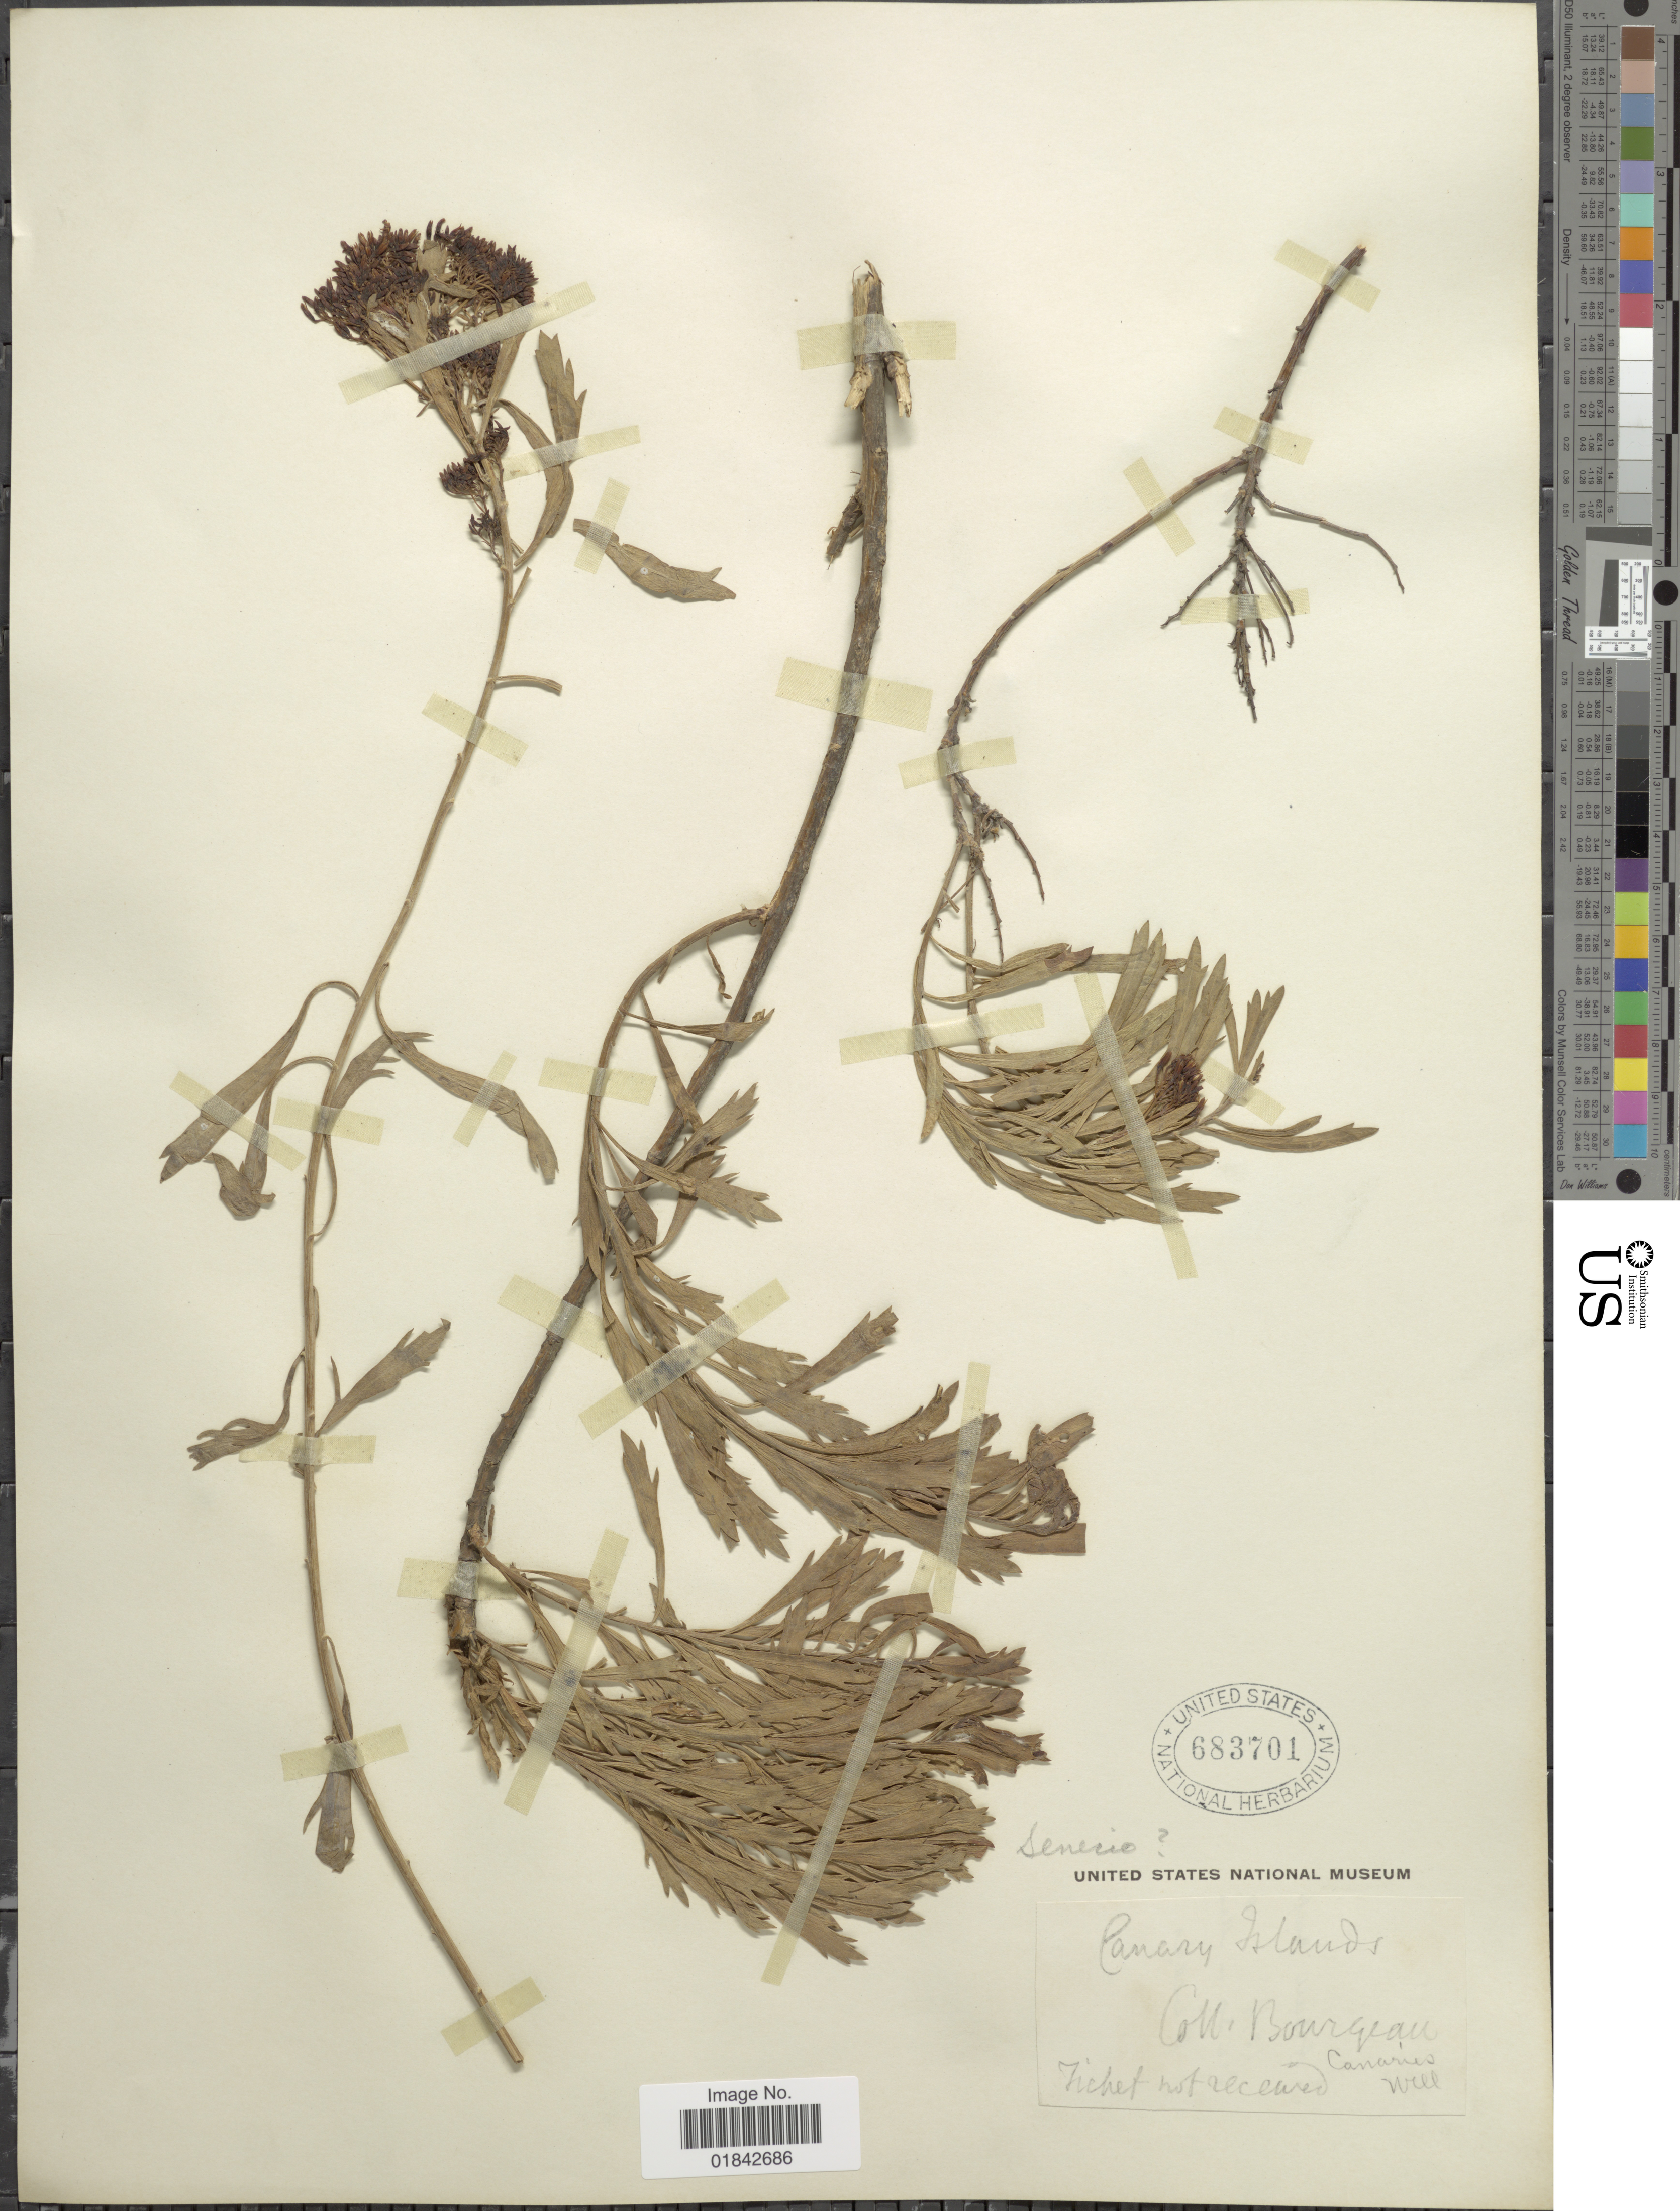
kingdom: Plantae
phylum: Tracheophyta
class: Magnoliopsida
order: Asterales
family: Asteraceae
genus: Senecio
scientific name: Senecio sp.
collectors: Bourgeau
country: Spain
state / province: Canarias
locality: Camary Islands, Canaries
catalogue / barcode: US 683701